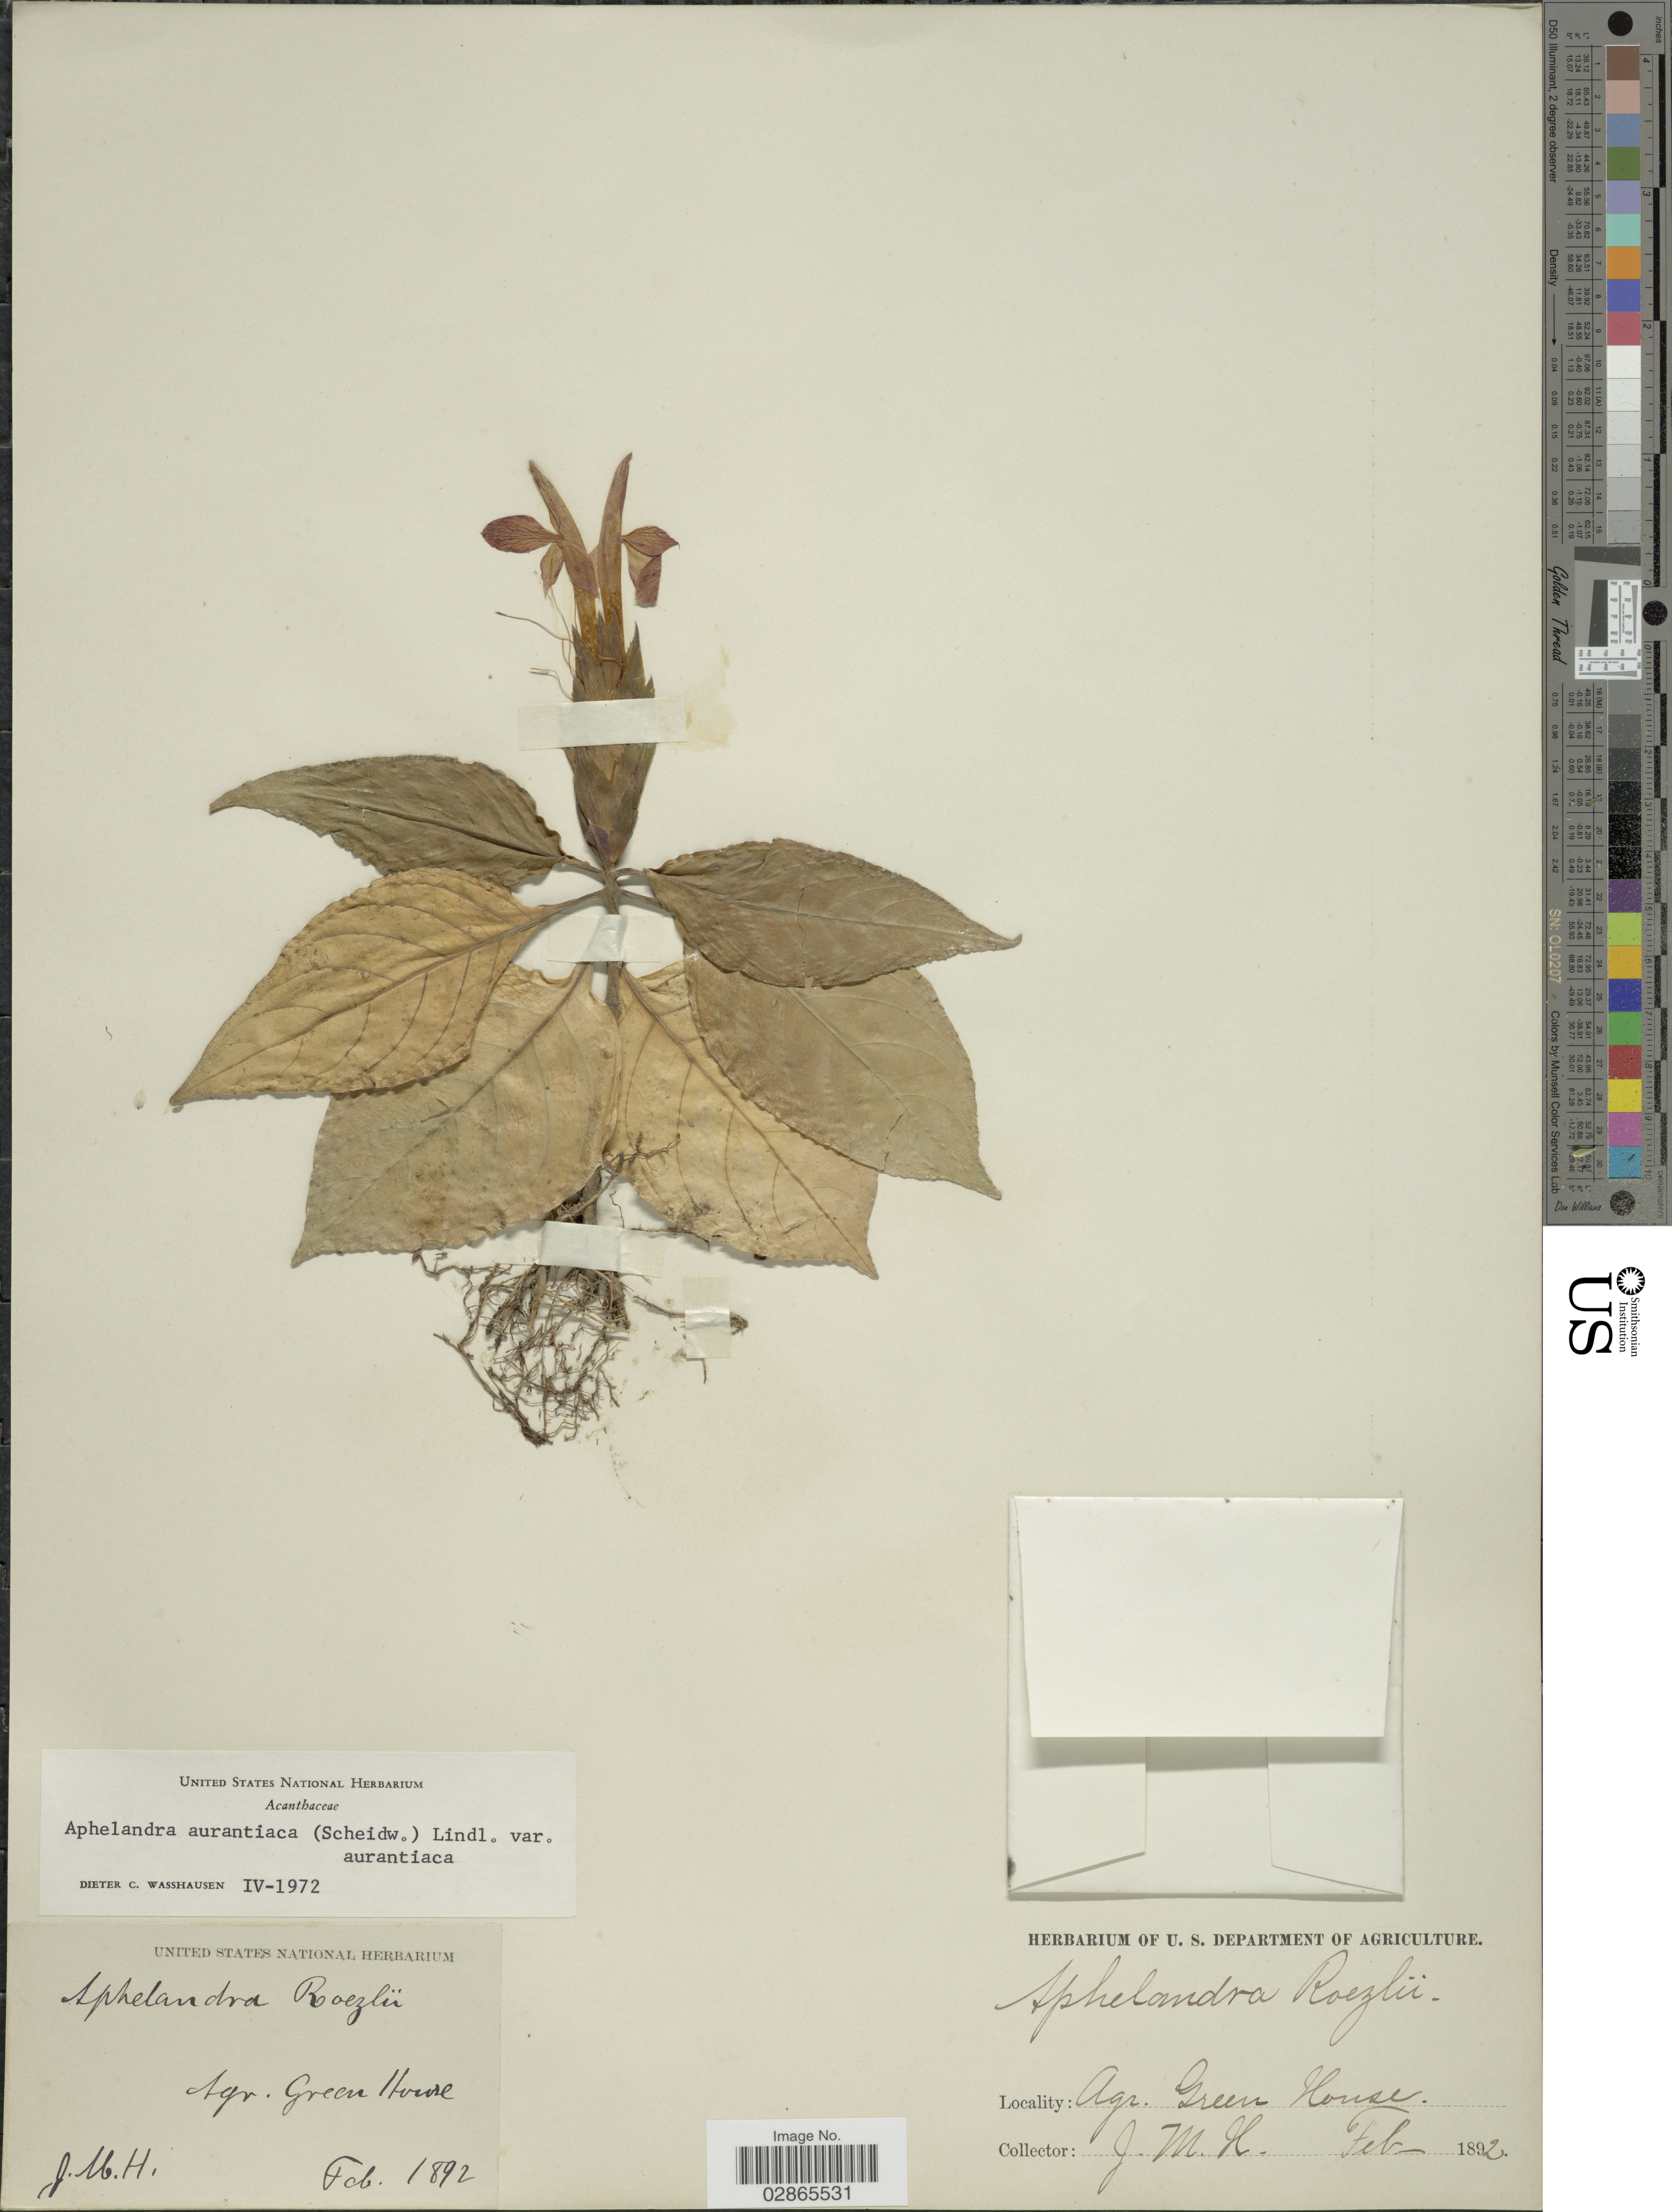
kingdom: Plantae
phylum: Tracheophyta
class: Magnoliopsida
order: Lamiales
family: Acanthaceae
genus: Aphelandra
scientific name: Aphelandra aurantiaca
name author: (Scheidw.) Lindl.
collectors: J. M. H.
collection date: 1892-02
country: United States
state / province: District of Columbia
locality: Agr. Green House.